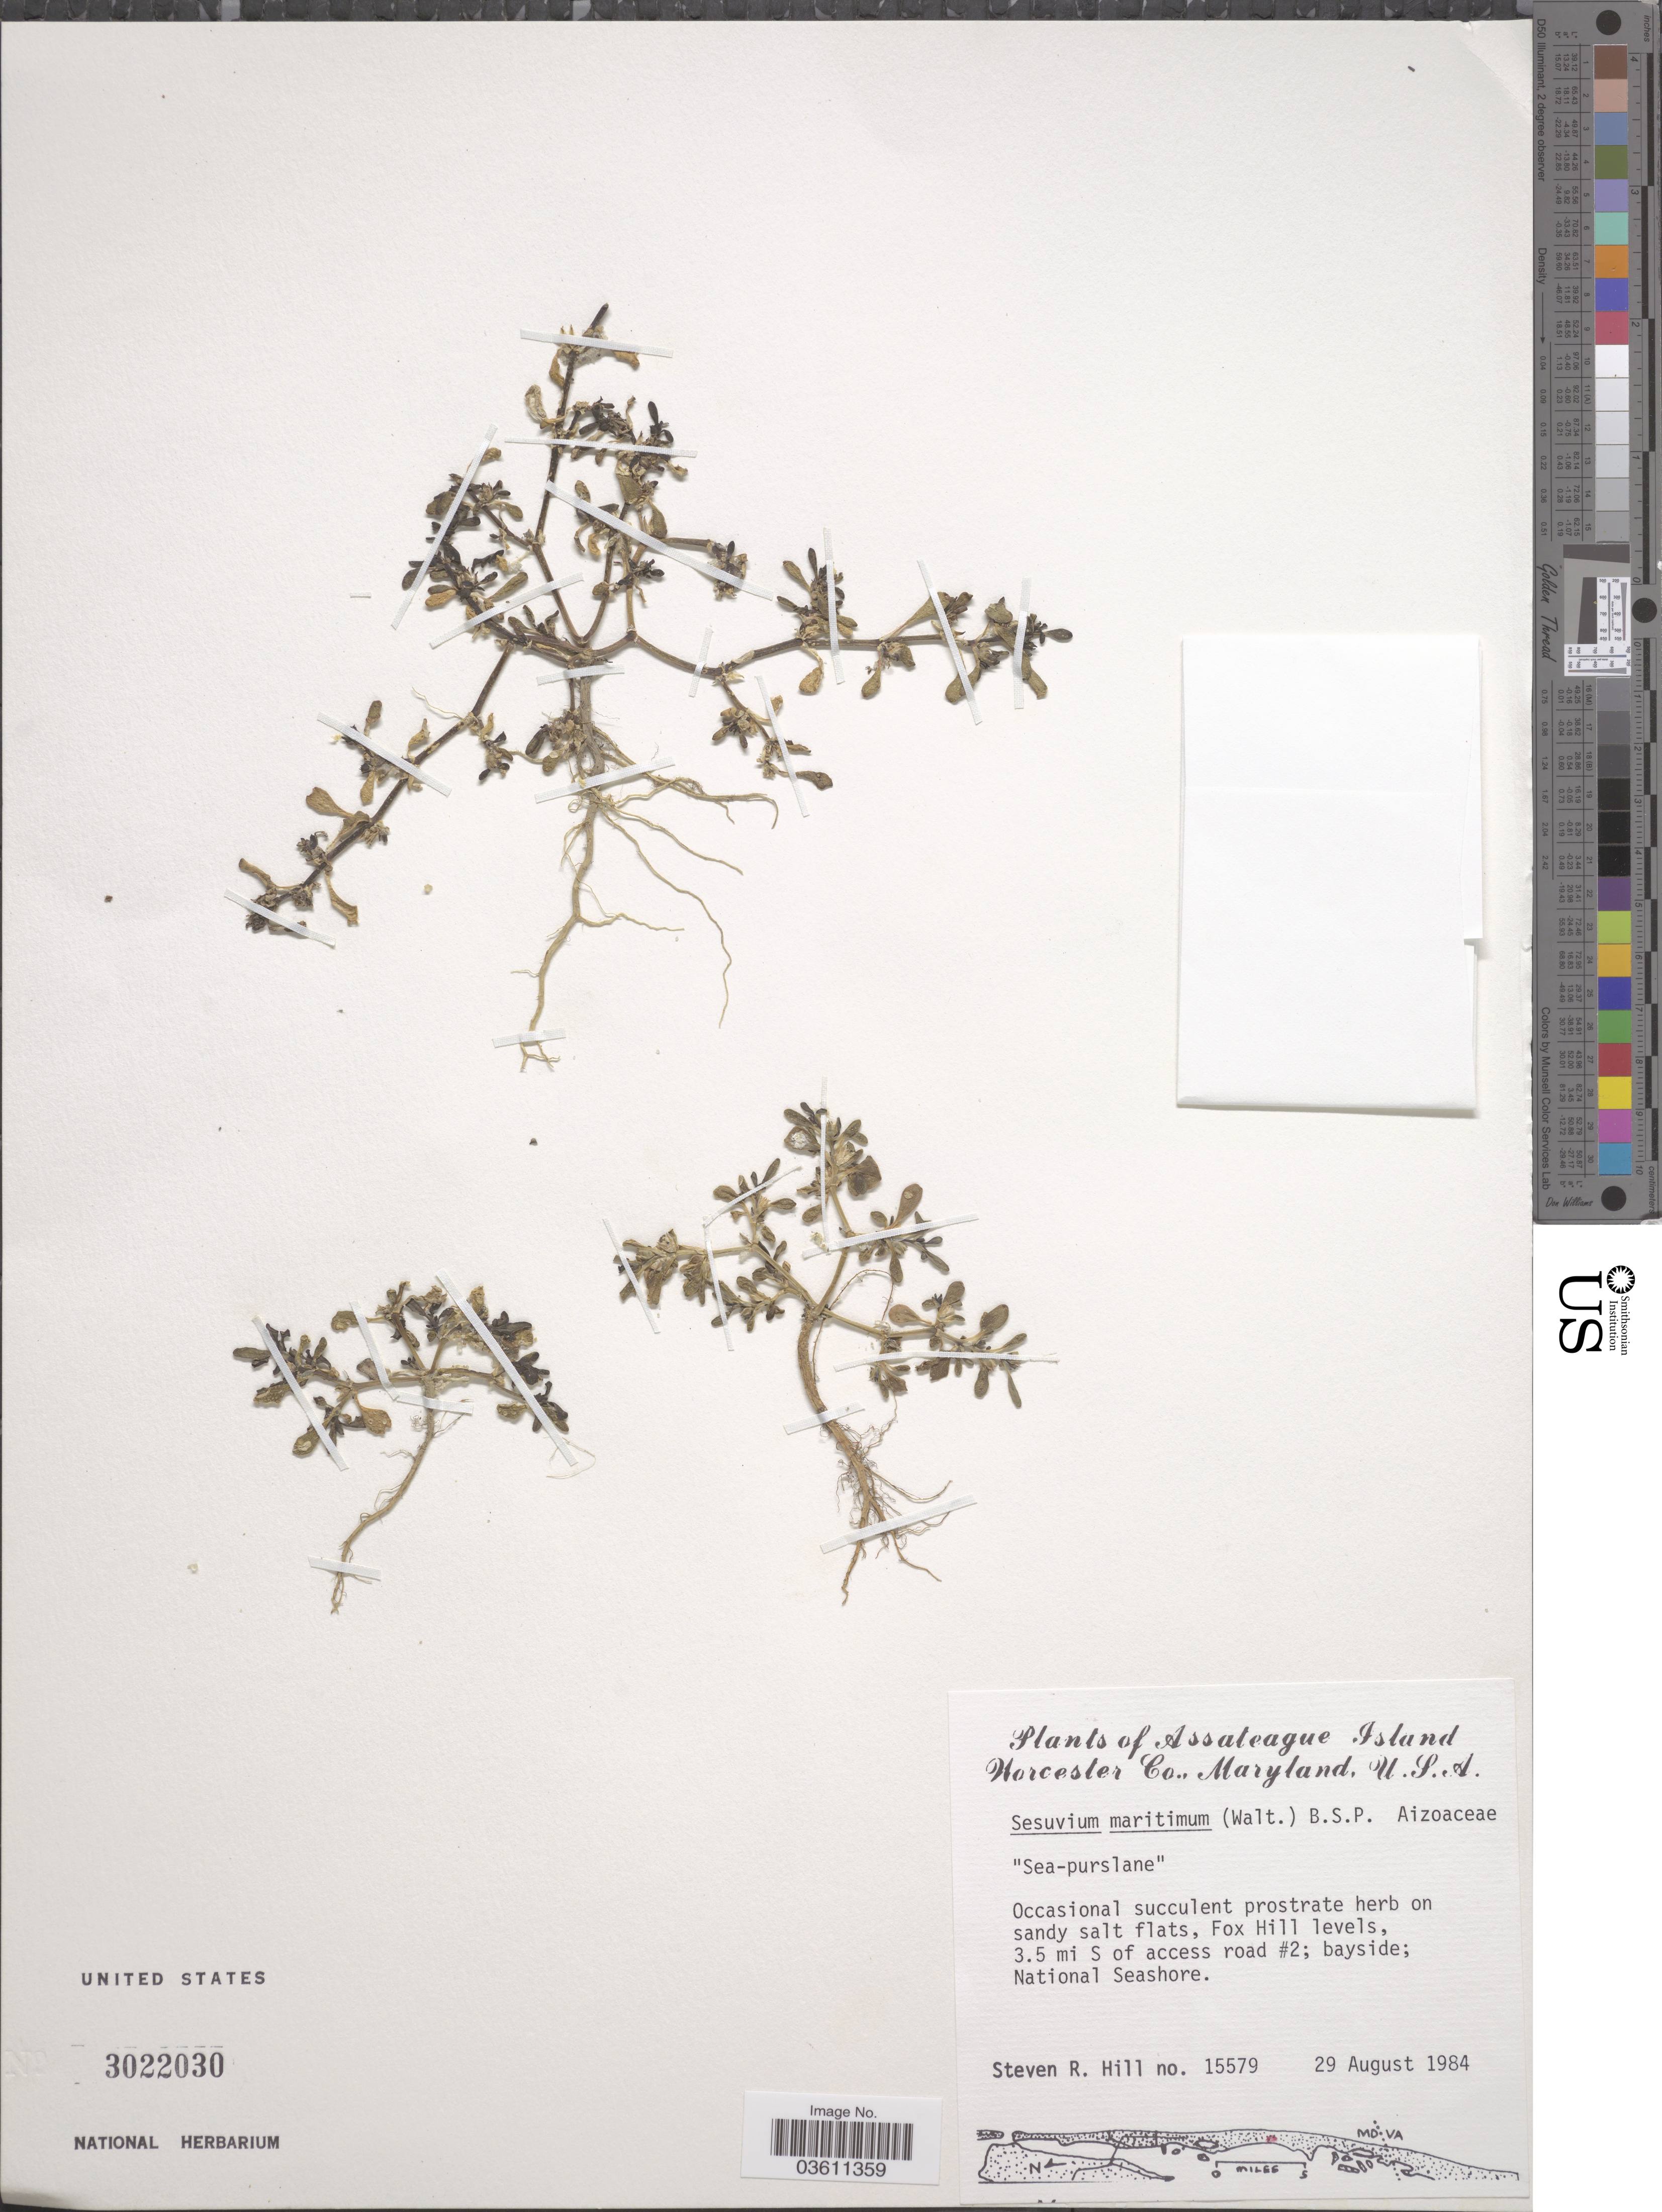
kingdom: Plantae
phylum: Tracheophyta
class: Magnoliopsida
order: Caryophyllales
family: Aizoaceae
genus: Sesuvium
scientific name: Sesuvium maritimum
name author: (Walter) Britton, Stearns & Poggenb.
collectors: S. Hill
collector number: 15579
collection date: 1984-08-29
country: United States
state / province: Maryland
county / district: Worcester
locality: Assateague Island. Worcester Co. U.S.A. Fox Hill levels, 3.5 mi S of access road #2; bayside; National Seashore.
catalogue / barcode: US 3022030